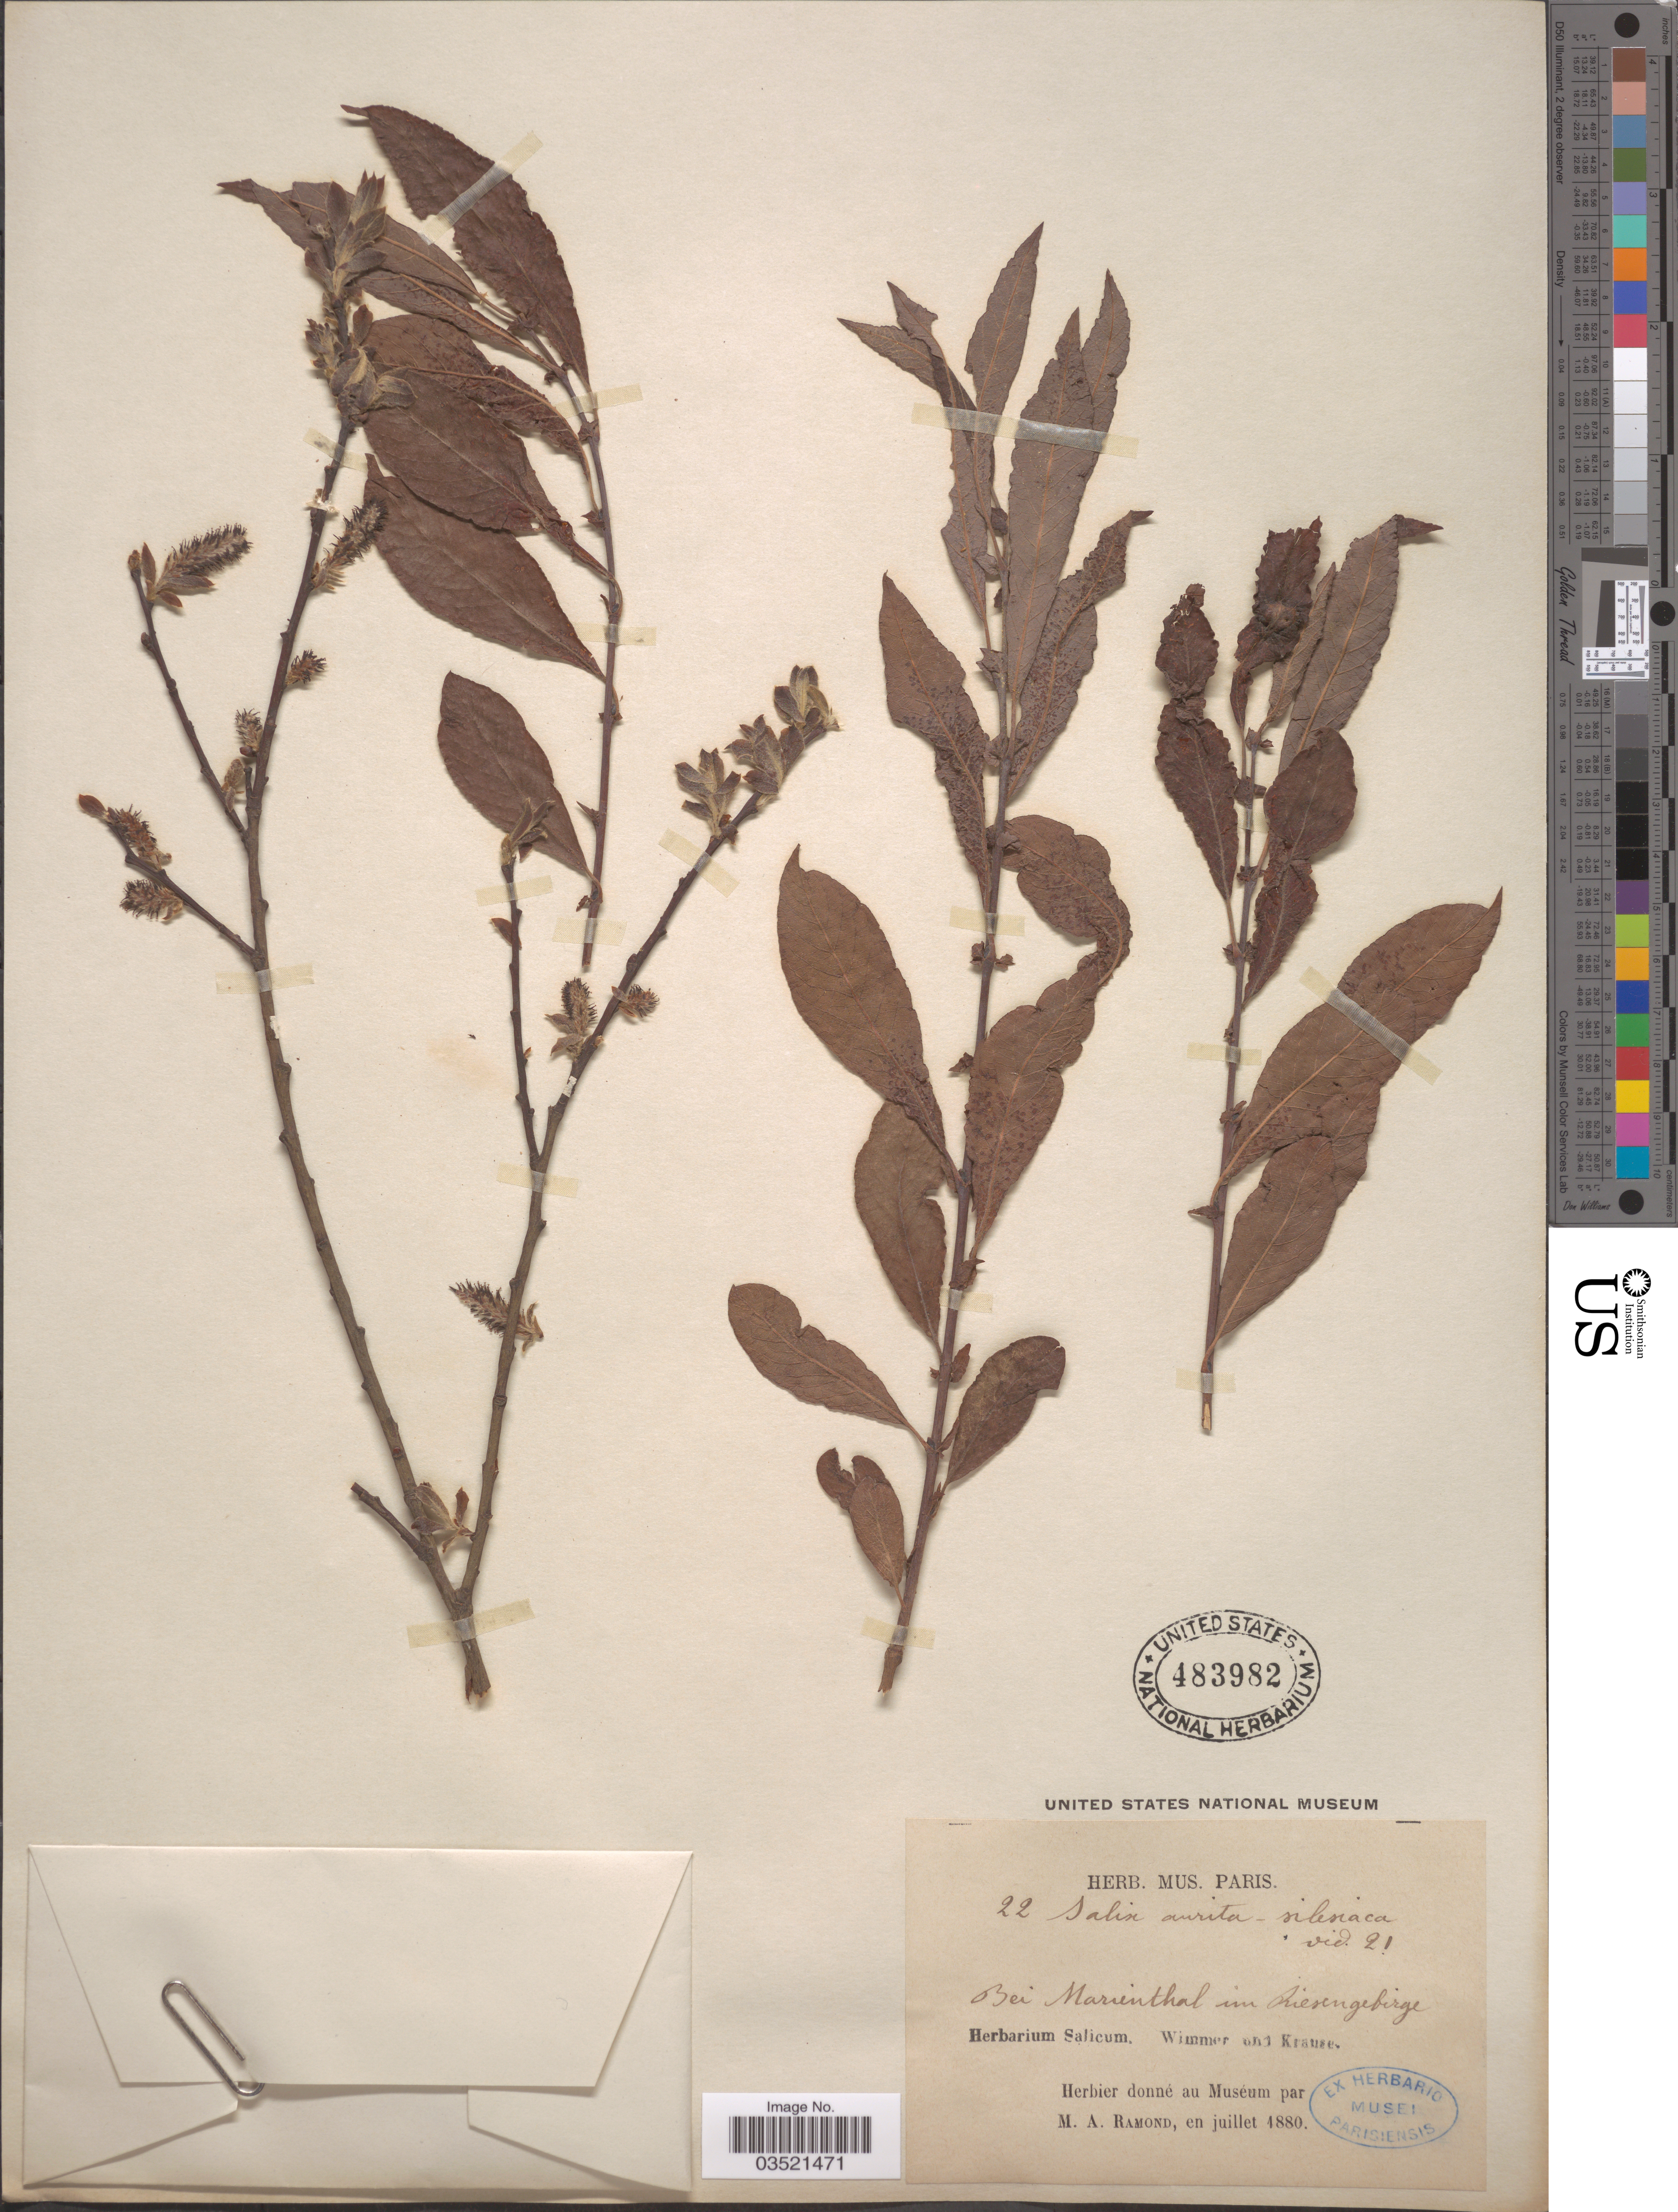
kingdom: Plantae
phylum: Tracheophyta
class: Magnoliopsida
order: Malpighiales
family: Salicaceae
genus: Salix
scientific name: Salix aurita x S. sibirica Pall.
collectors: Wimmer & -- Krause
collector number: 22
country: Poland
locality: Bei Marienthal im Riesengebirge.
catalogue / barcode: US 483982